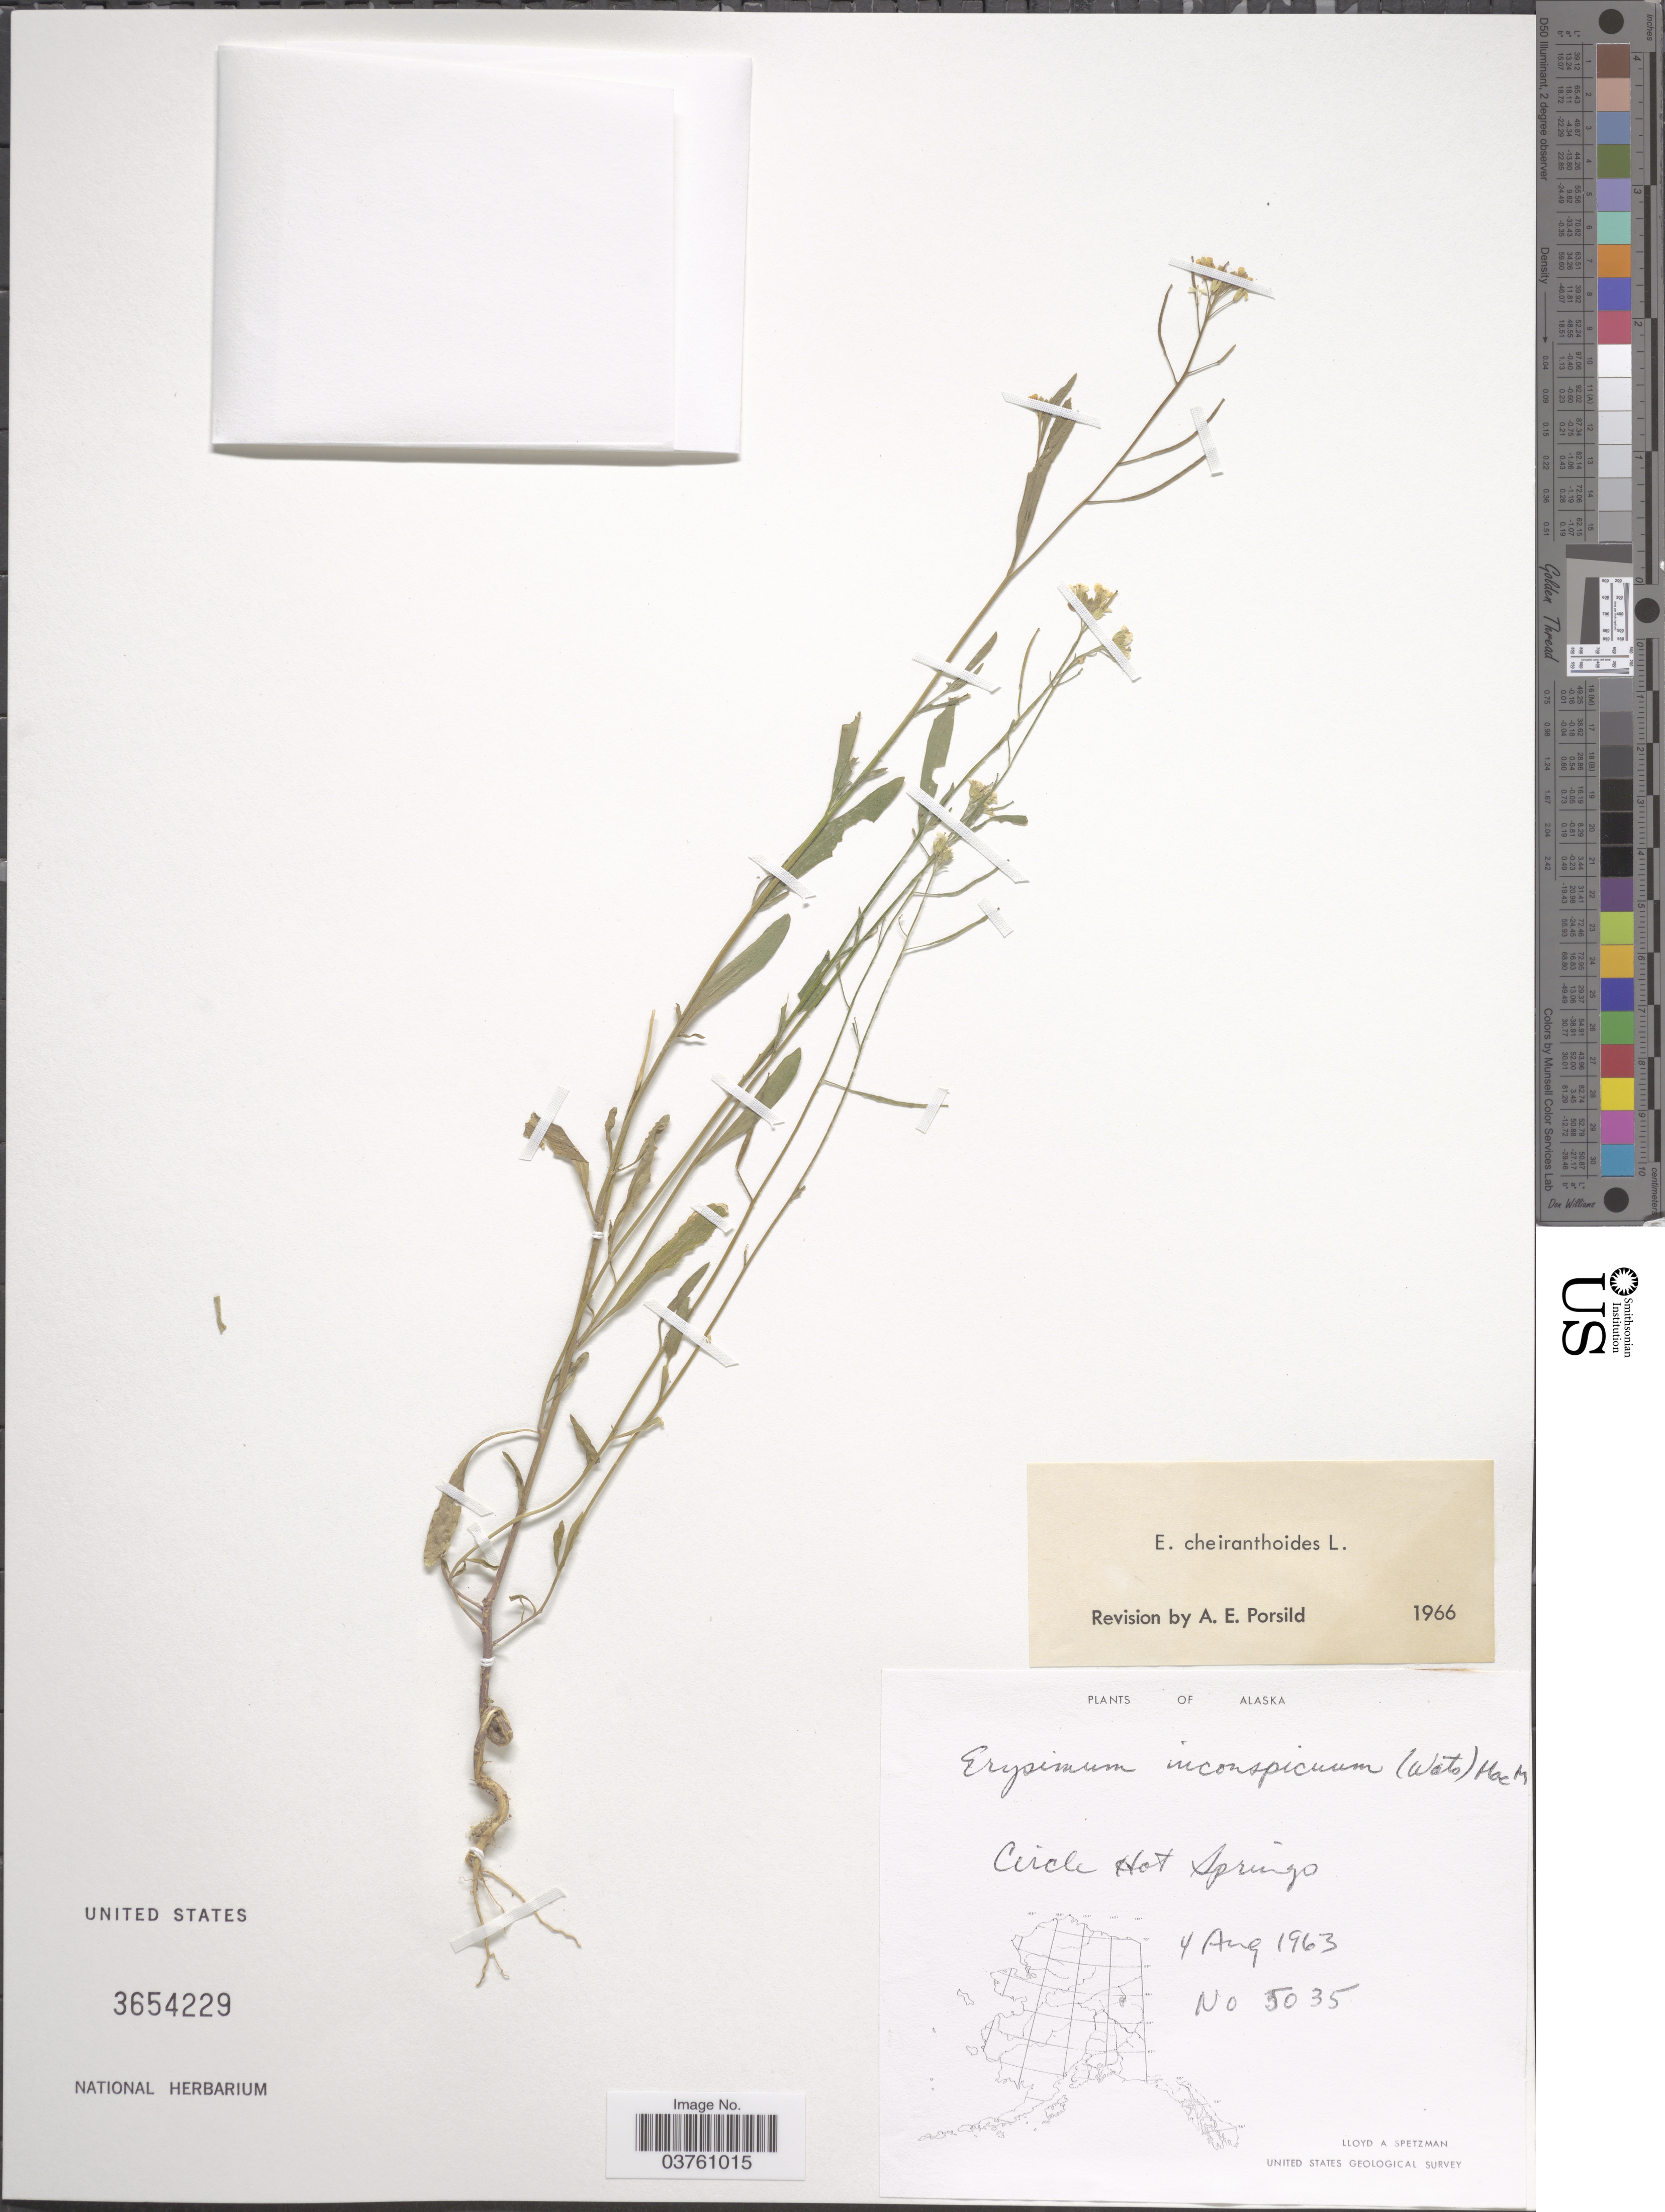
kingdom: Plantae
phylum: Tracheophyta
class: Magnoliopsida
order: Brassicales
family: Brassicaceae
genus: Erysimum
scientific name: Erysimum inconspicuum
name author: (S. Watson) MacMill.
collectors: L. Spetzman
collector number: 5035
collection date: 1963-08-04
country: United States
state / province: Alaska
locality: Circle Hot Springs.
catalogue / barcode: US 3654229